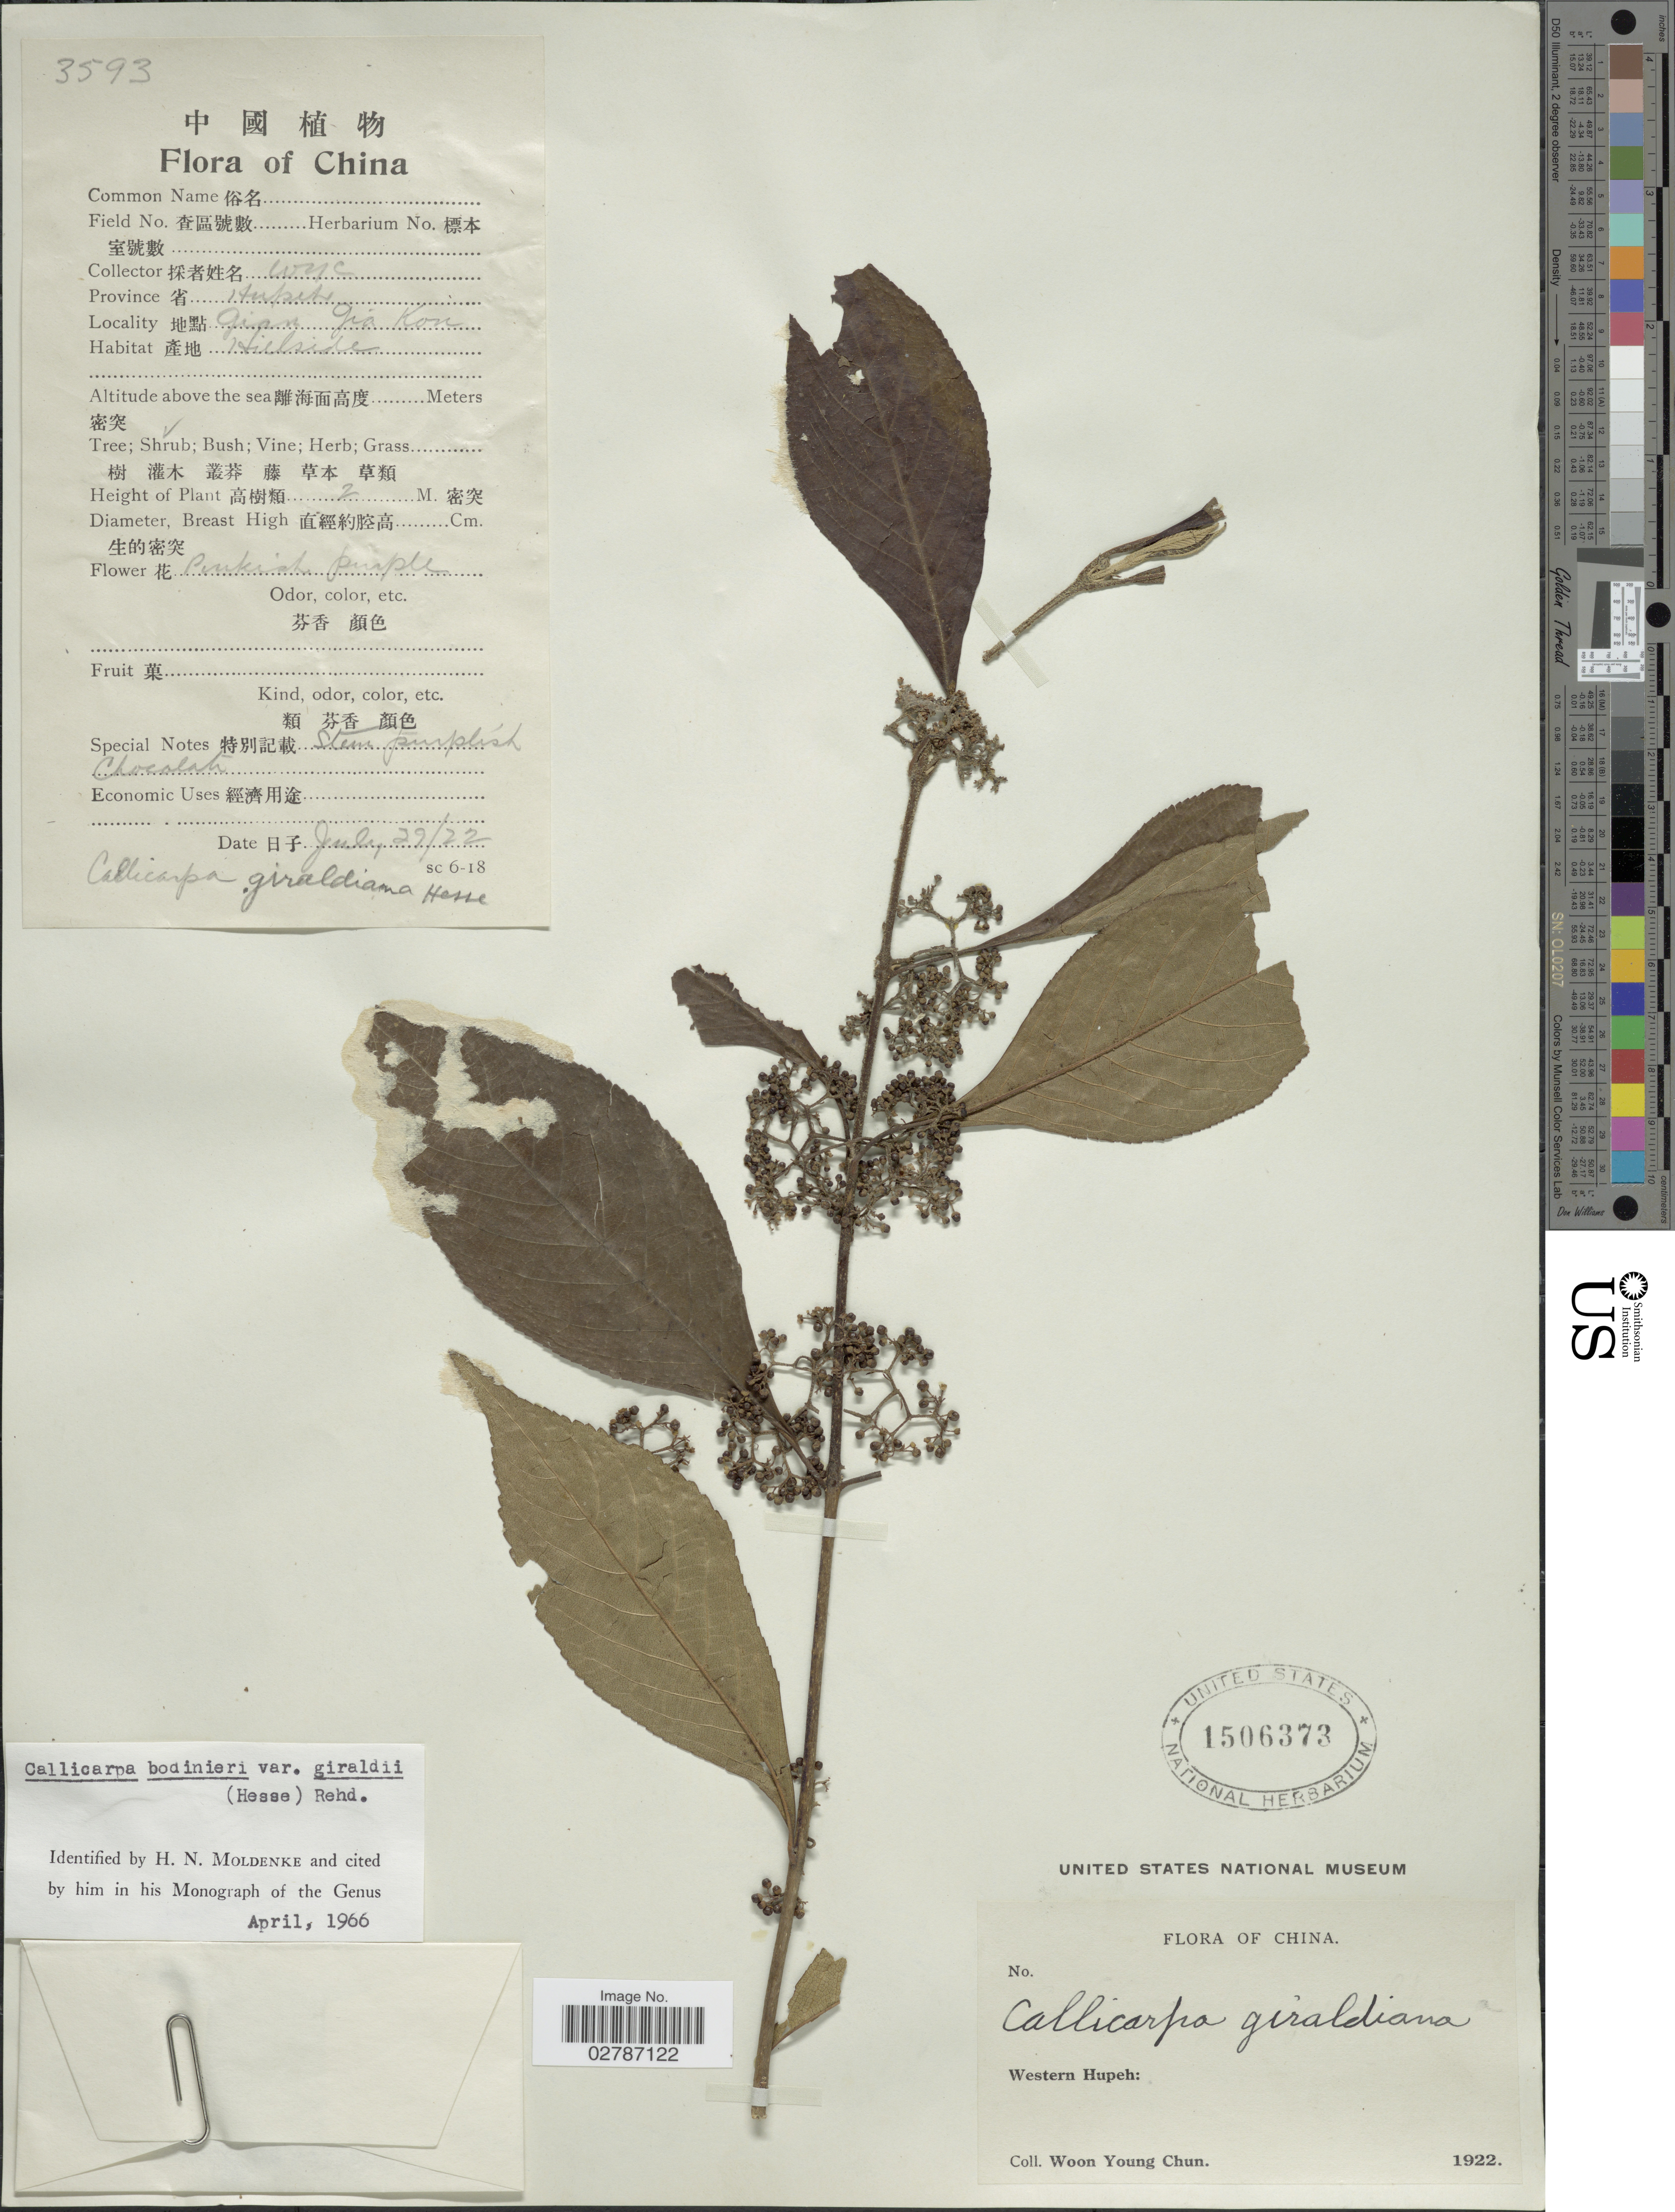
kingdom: Plantae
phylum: Tracheophyta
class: Magnoliopsida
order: Lamiales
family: Lamiaceae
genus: Callicarpa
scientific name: Callicarpa bodinieri var. giraldii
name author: (Hesse ex Rehder) Rehder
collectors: W. Y. Chun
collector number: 3593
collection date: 1922-07-29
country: China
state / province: Hubei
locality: Western Hupeh. Gian Gia Kou [interpreted]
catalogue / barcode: US 1506373